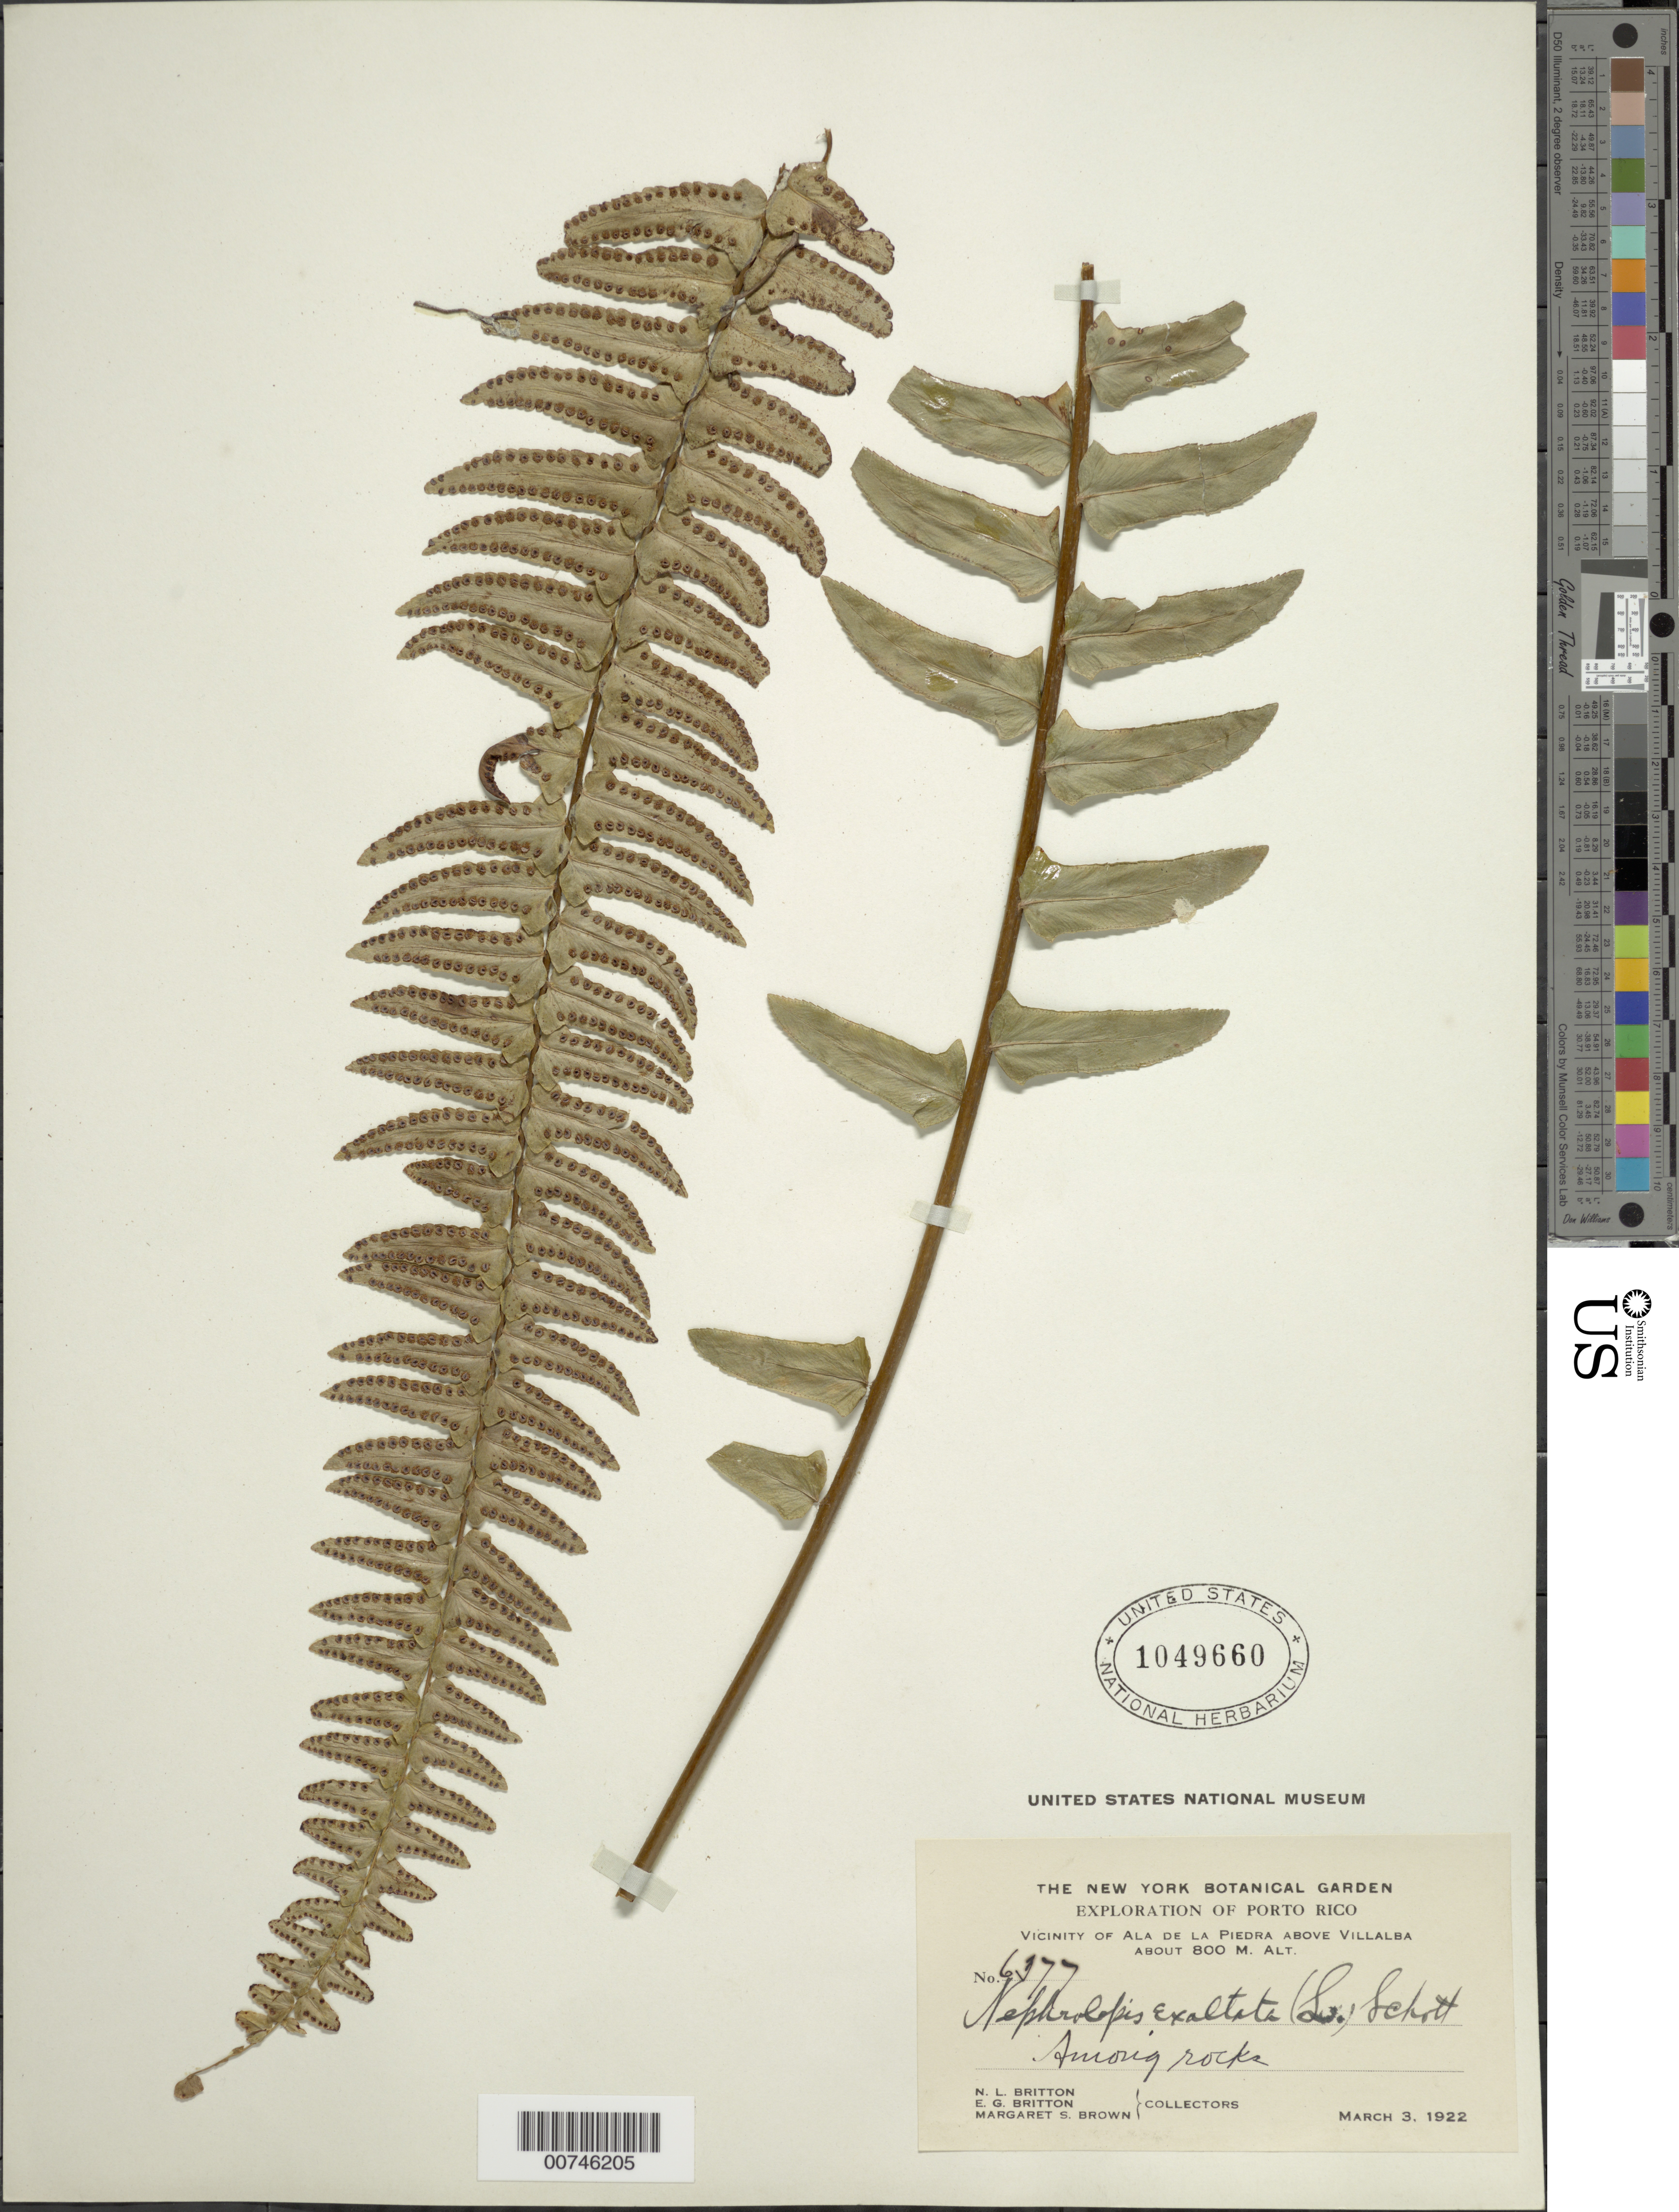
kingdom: Plantae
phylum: Tracheophyta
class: Polypodiopsida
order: Polypodiales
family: Nephrolepidaceae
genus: Nephrolepis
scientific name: Nephrolepis exaltata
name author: (L.) Schott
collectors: N. Britton, E. G. Britton & M. S. Brown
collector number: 6377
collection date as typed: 03 Mar 1922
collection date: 1922-03-03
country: Puerto Rico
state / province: Villalba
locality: Vicinity of Ala de Piedra above Villalba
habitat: Among rocks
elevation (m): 800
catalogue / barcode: US 1049660